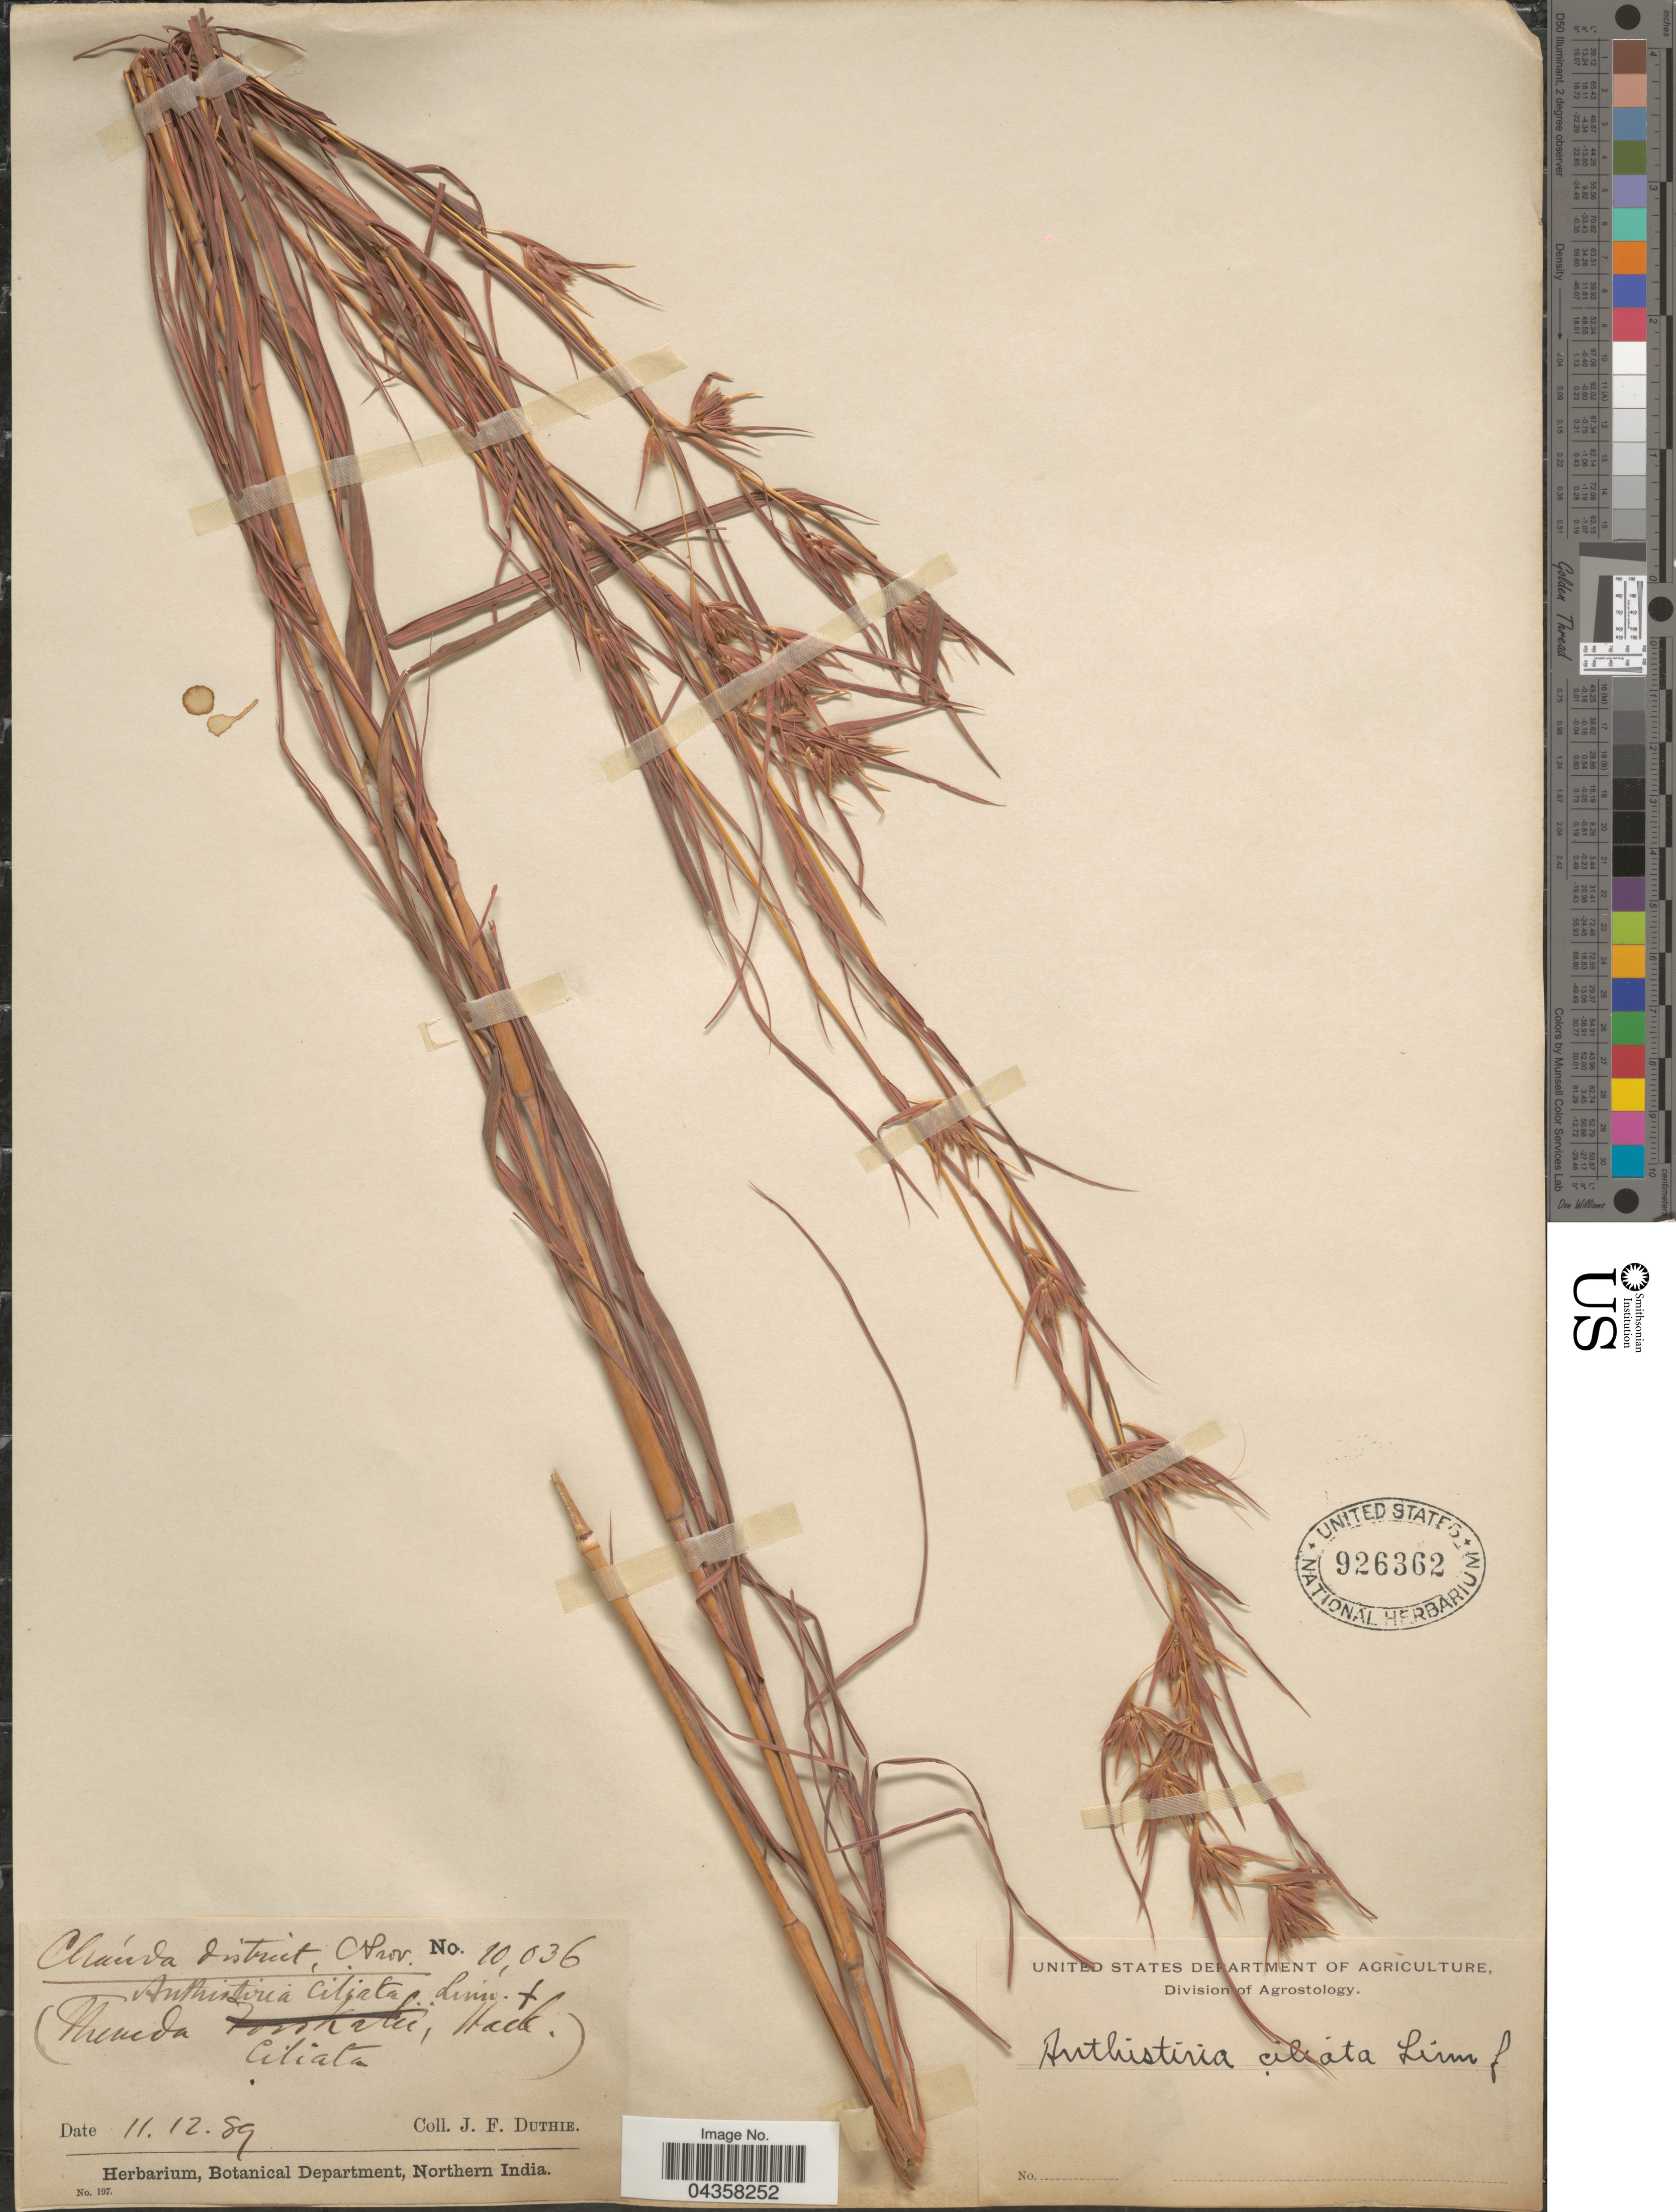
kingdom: Plantae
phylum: Tracheophyta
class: Liliopsida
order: Poales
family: Poaceae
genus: Themeda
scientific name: Themeda quadrivalvis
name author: (L.) Kuntze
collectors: J. F. Duthie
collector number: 10036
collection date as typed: Transcribed d/m/y: 11/12/89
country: India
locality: Chanda district, C. Prov.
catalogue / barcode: US 926362